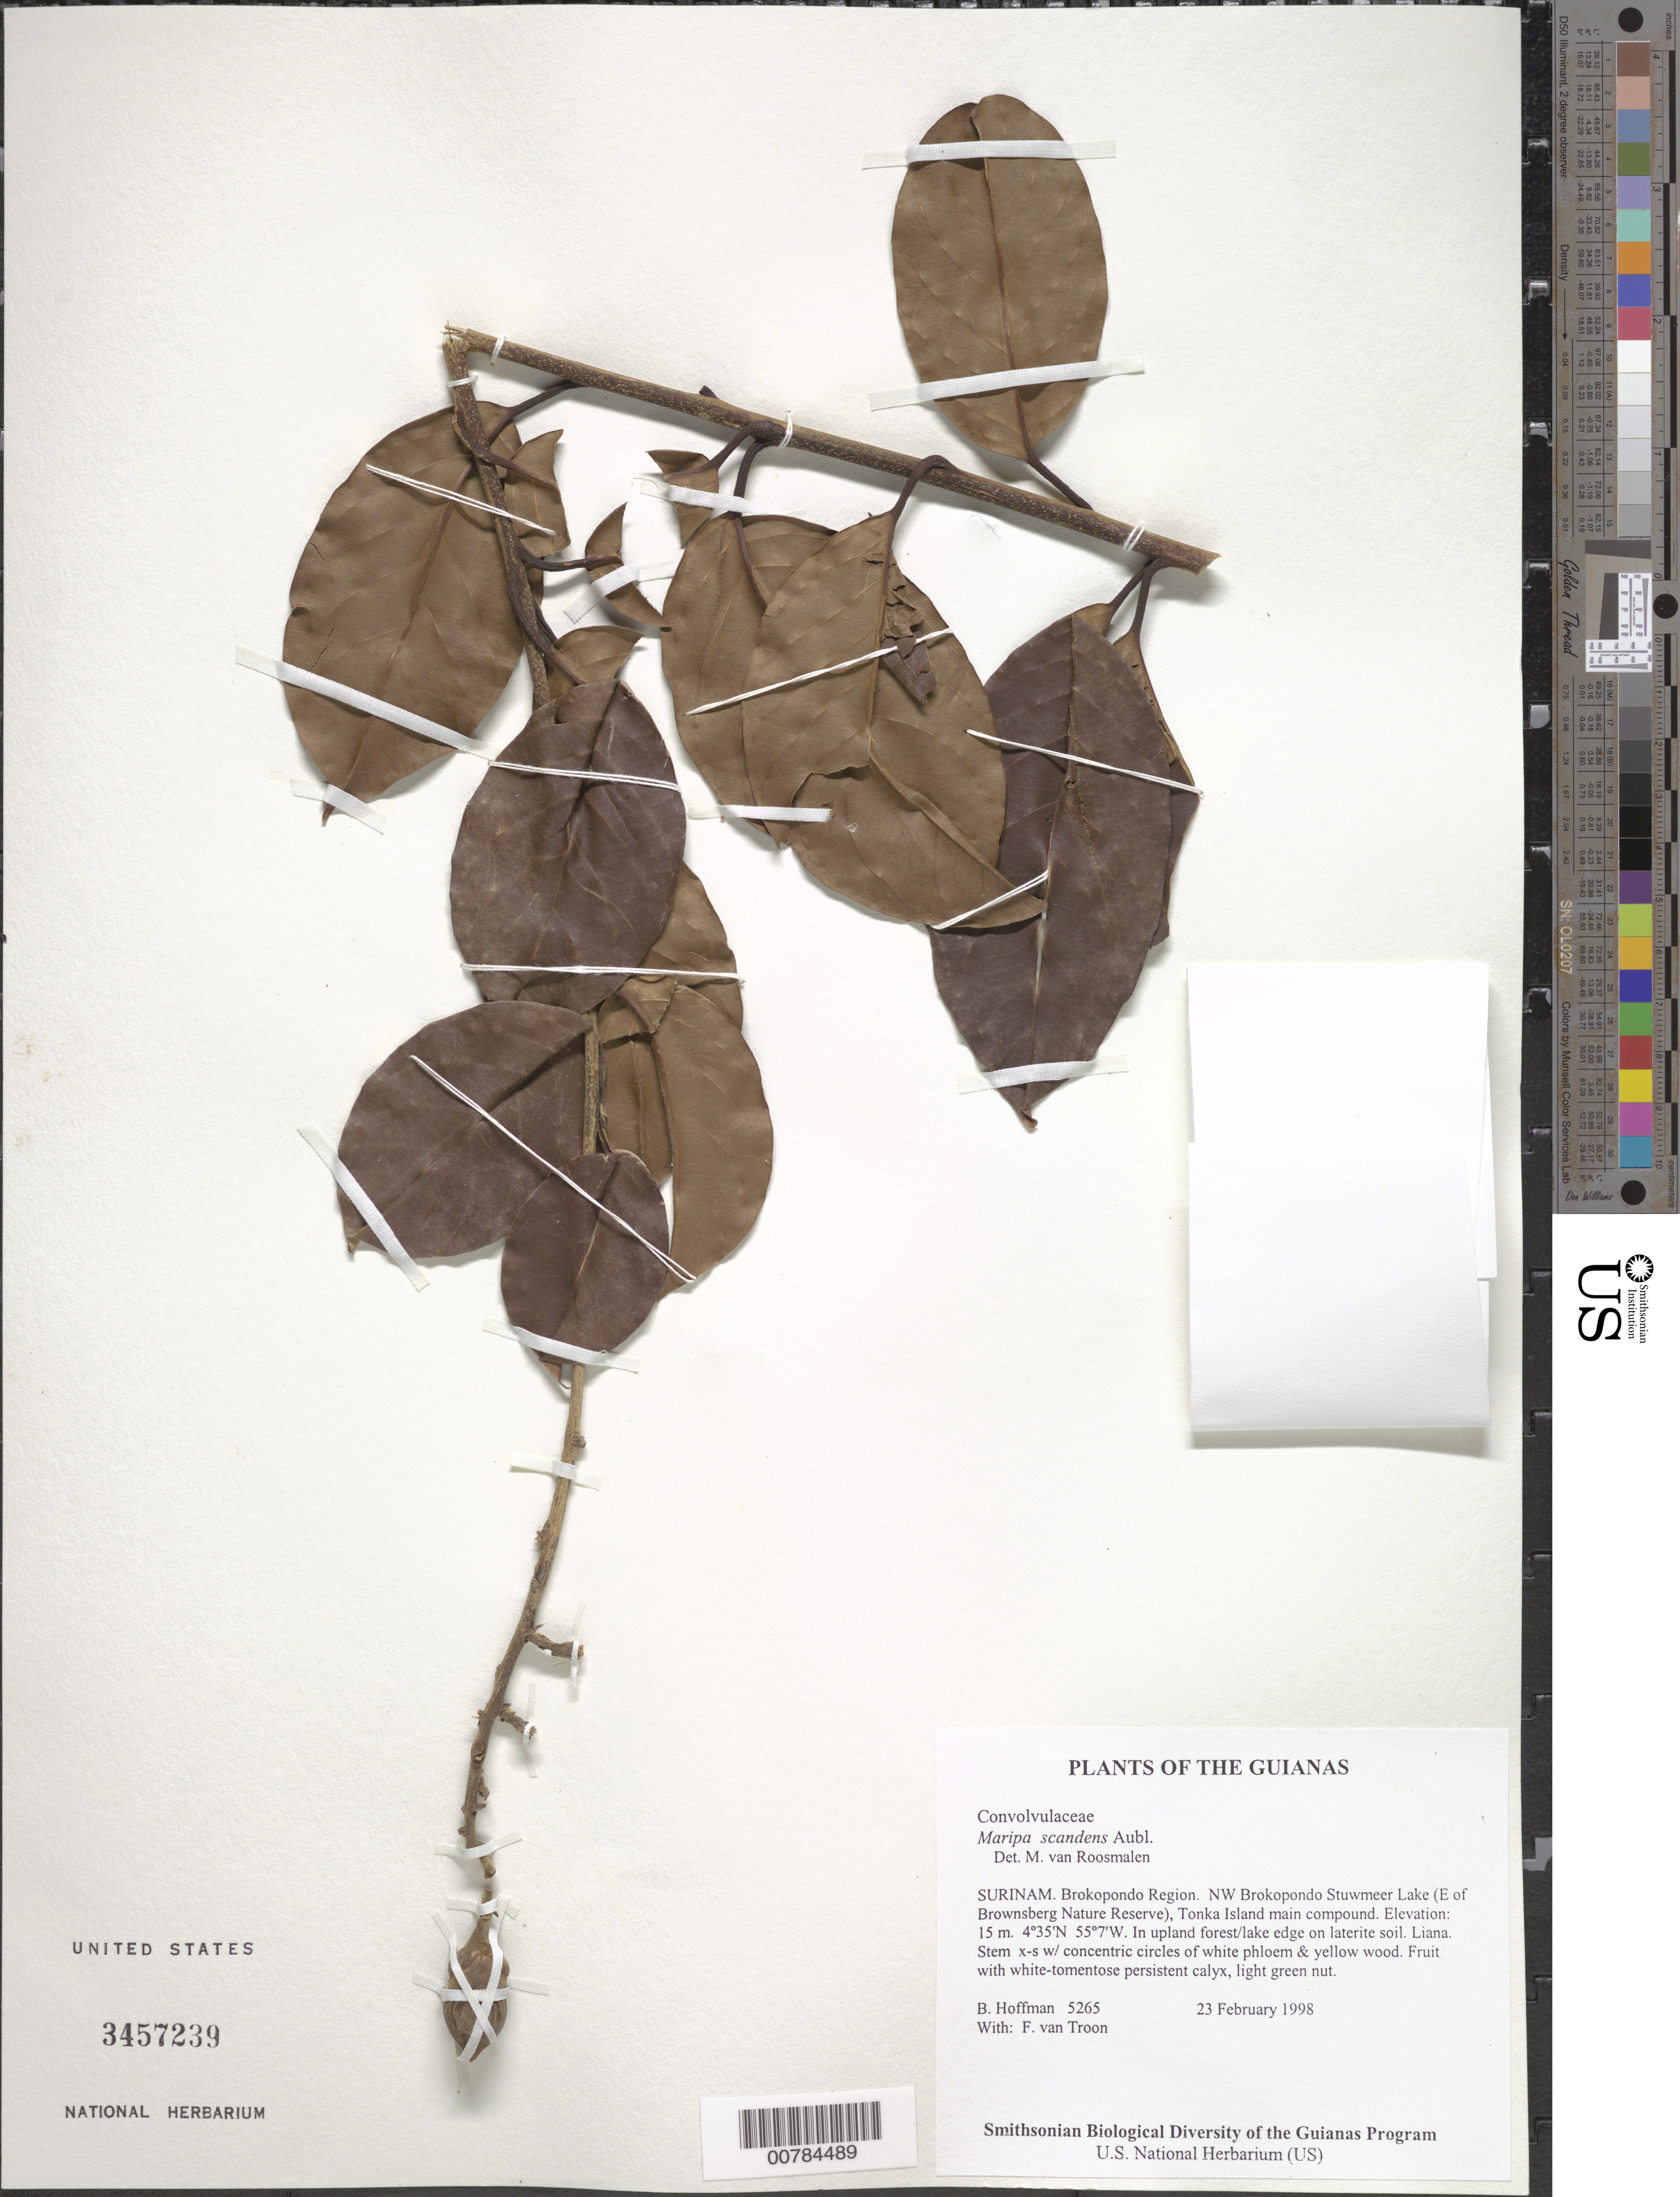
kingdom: Plantae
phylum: Tracheophyta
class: Magnoliopsida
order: Solanales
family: Convolvulaceae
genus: Maripa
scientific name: Maripa scandens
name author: Aubl.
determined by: Roosmalen, M. van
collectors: B. Hoffman & F. Troon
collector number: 5265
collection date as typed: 23 February 1998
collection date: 1998-02-23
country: Suriname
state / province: Brokopondo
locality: NW Brokopondo Stuwmeer Lake (E of Brownsberg Nature Reserve), Tonka Island main compound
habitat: In upland forest/lake edge on laterite soil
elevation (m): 15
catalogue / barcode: US 3457239